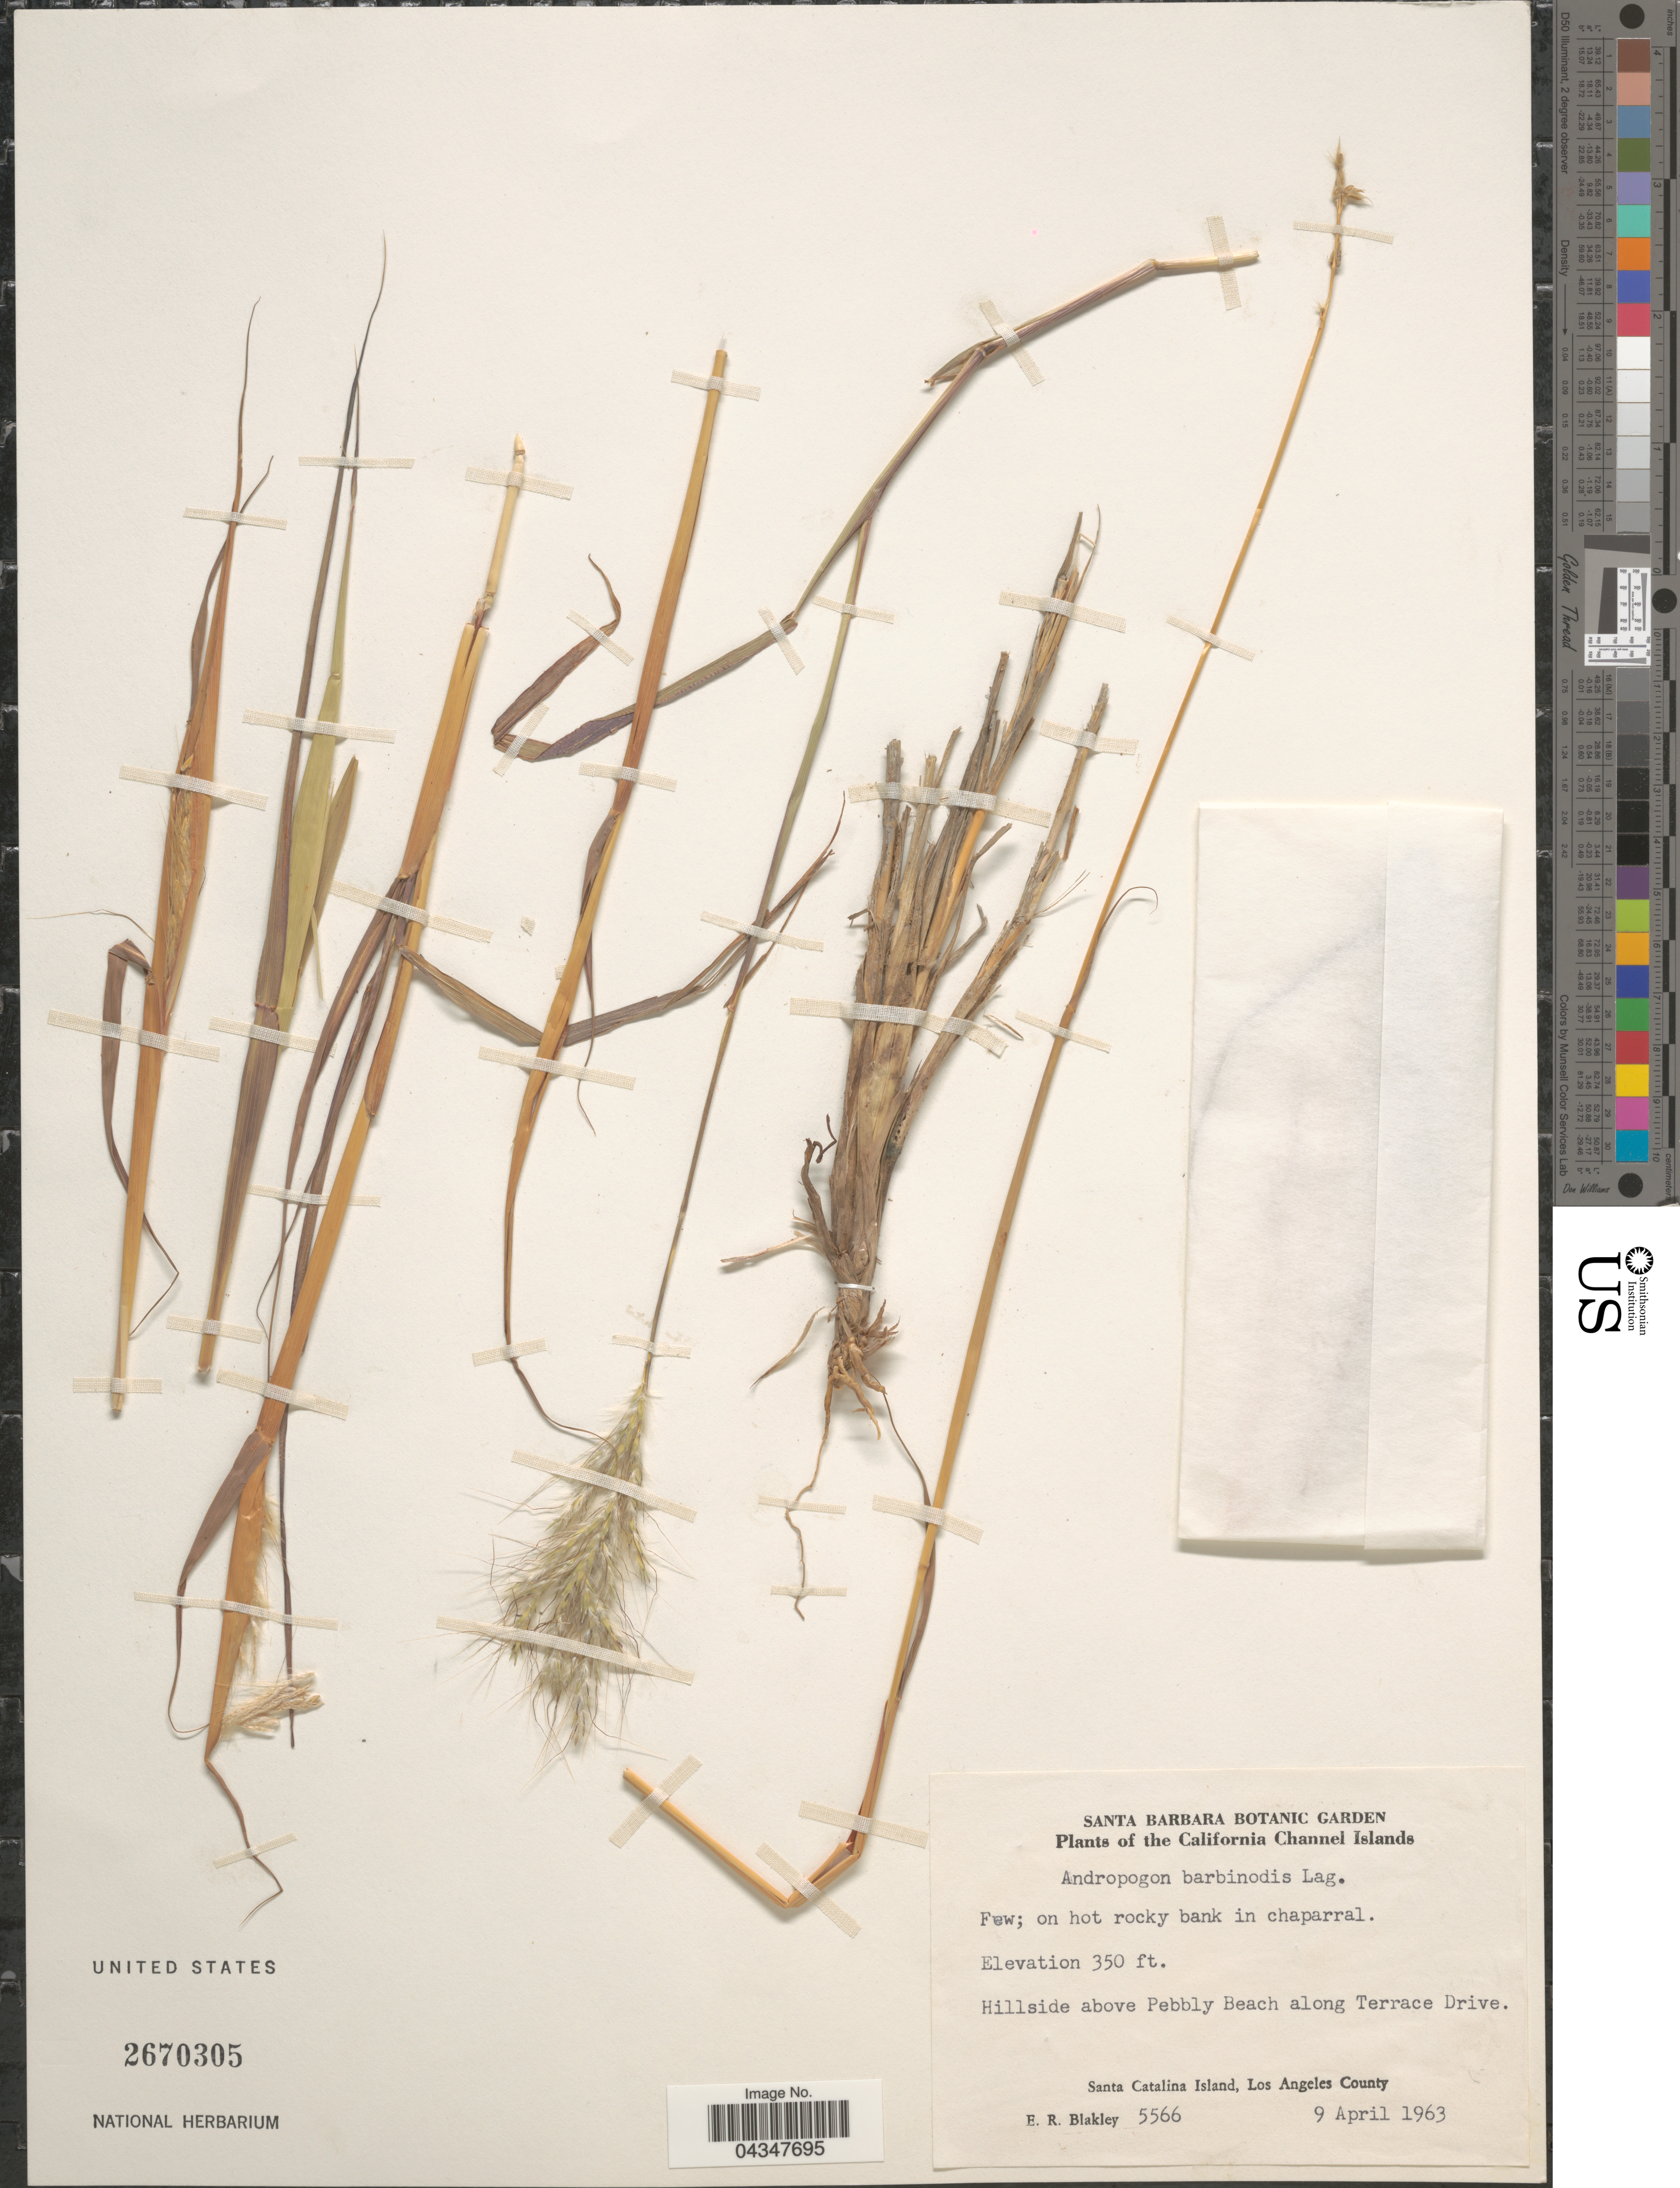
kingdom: Plantae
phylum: Tracheophyta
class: Liliopsida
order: Poales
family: Poaceae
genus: Bothriochloa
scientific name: Bothriochloa barbinodis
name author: (Lag.) Herter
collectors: E. R. Blakley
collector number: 5566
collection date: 1963-04-09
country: United States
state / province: California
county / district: Los Angeles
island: Santa Catalina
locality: The California Channel Islands. Hillside above Pebbly Beach along Terrace Drive. Santa Catalina Island, Los Angeles County.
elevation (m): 107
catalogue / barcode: US 2670305